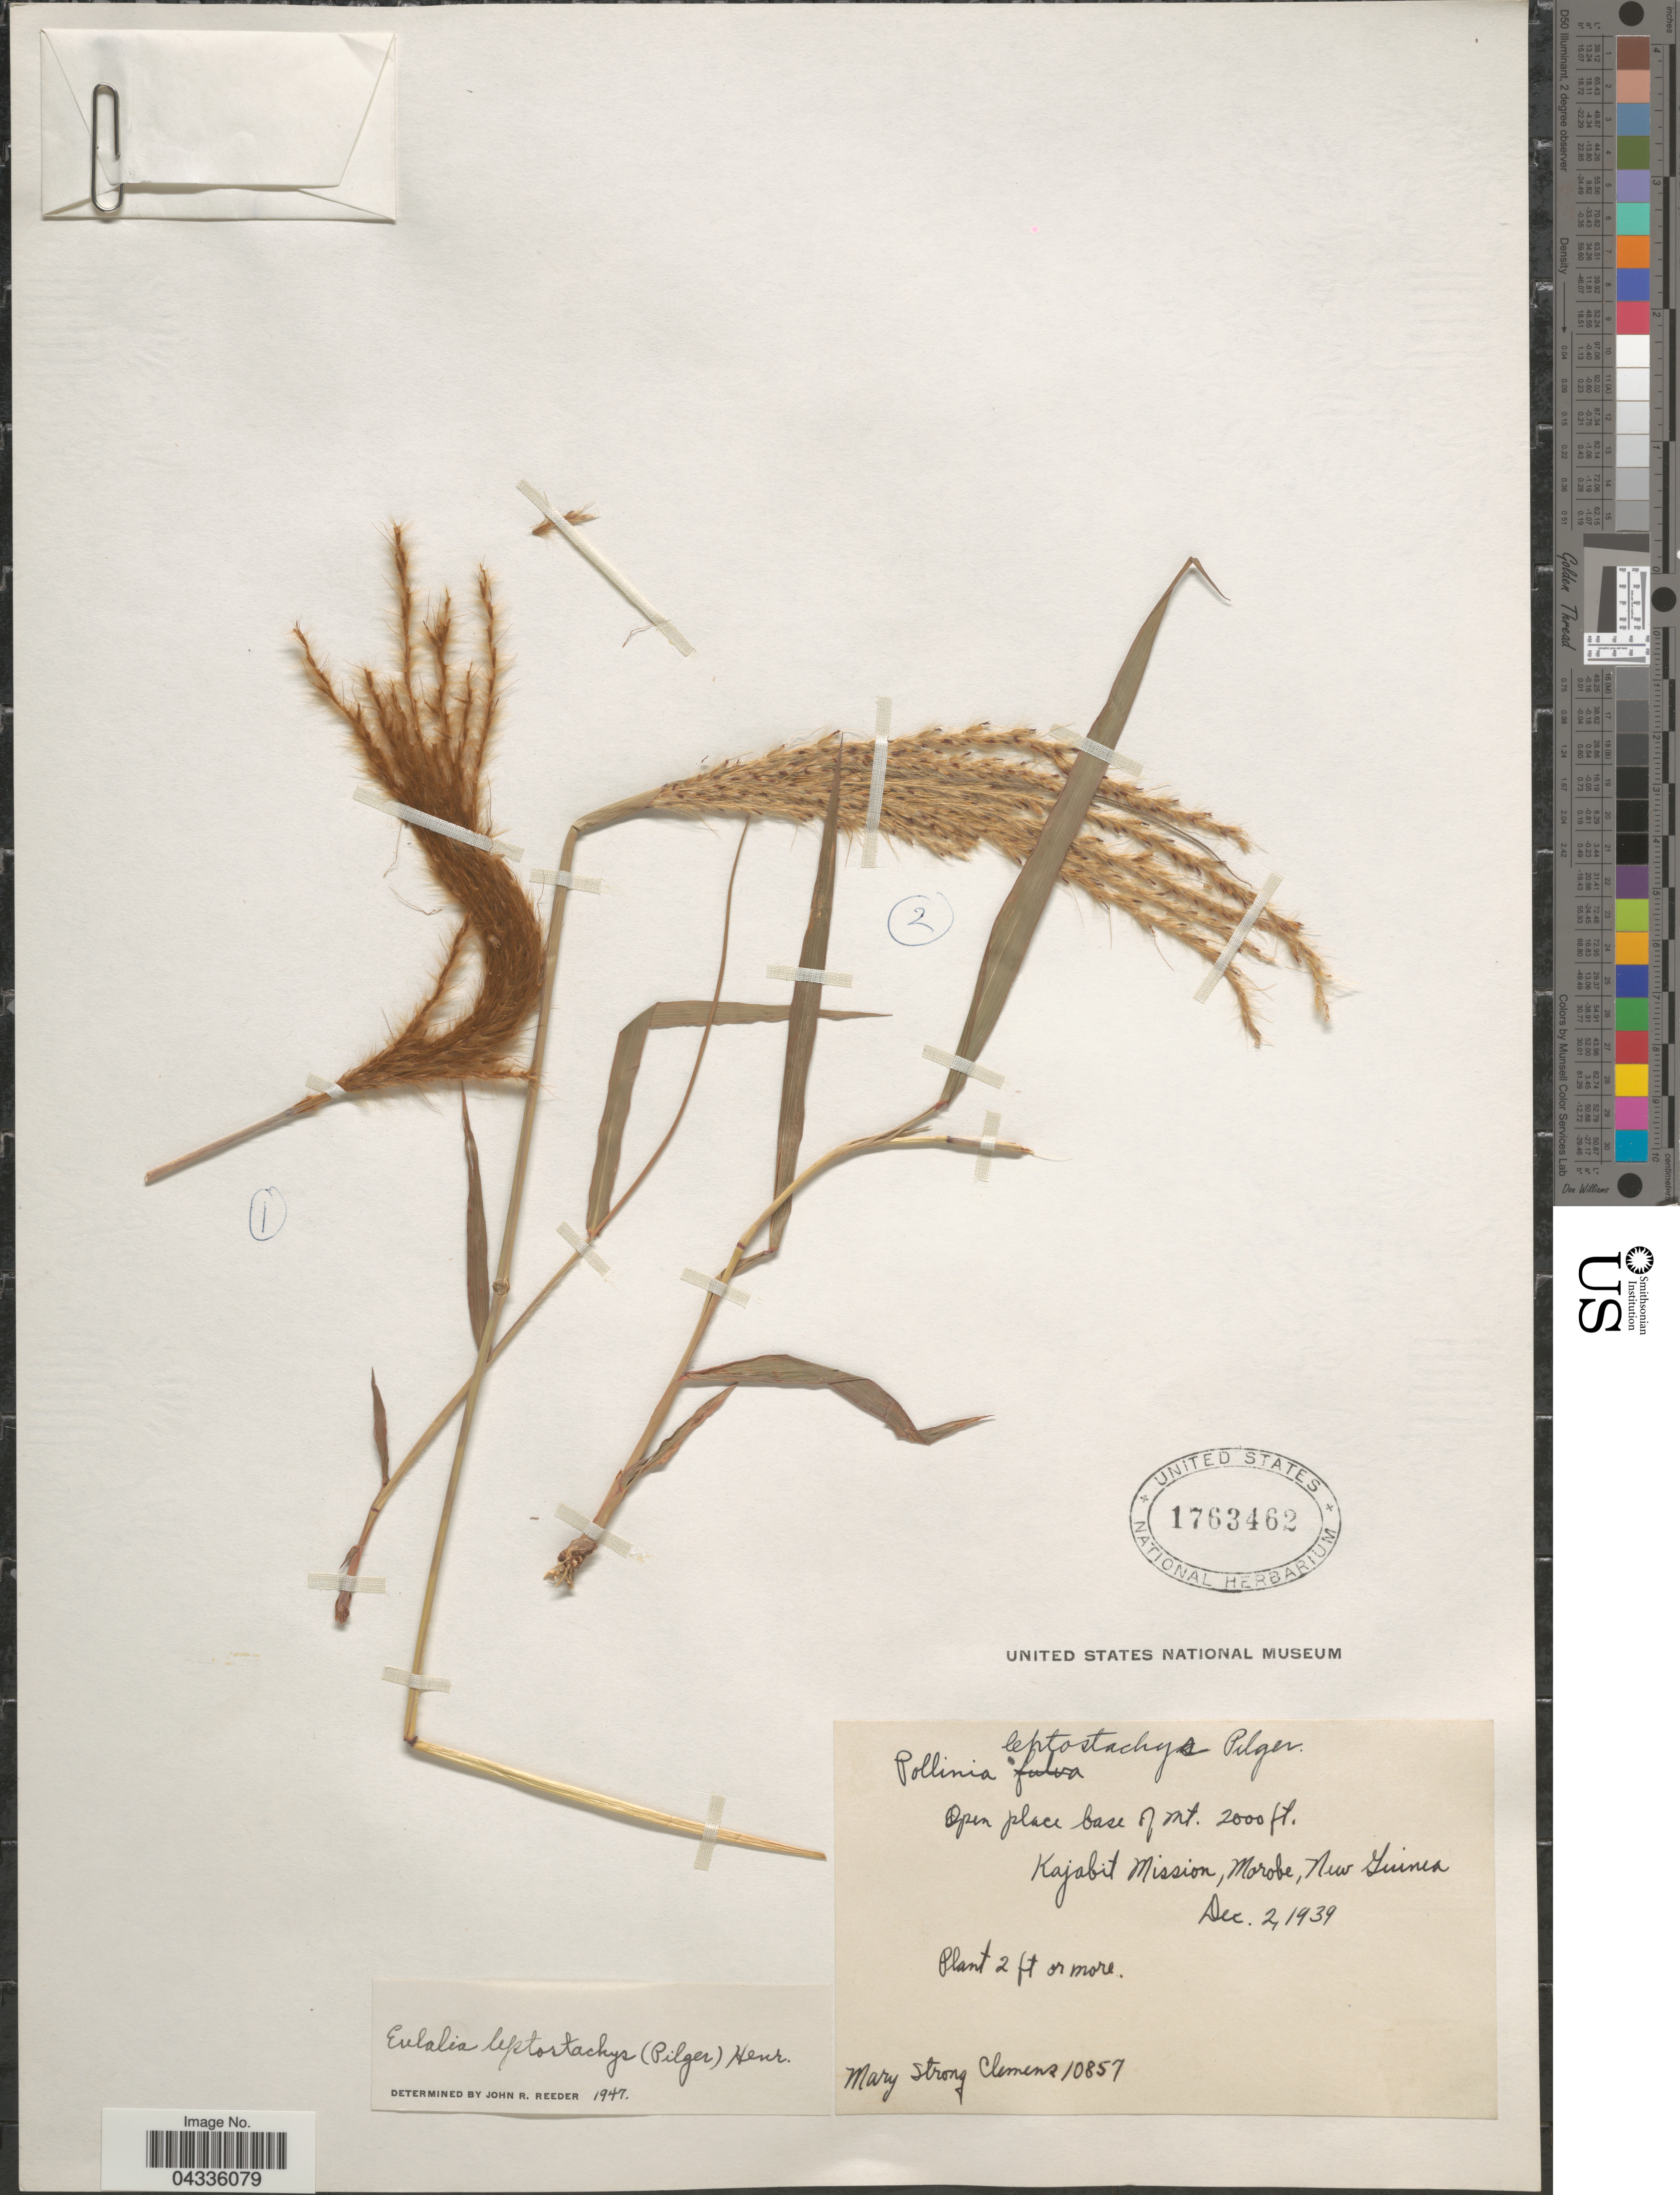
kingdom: Plantae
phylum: Tracheophyta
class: Liliopsida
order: Poales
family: Poaceae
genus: Eulalia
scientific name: Eulalia leptostachys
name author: (Pilg.) Henr.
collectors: M. S. Clemens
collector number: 10857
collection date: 1939-12-02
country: Papua New Guinea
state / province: Morobe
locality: Open place base of Mt. Kajabit Mission, Morobe, New Guinea.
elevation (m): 610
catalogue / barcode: US 1763462